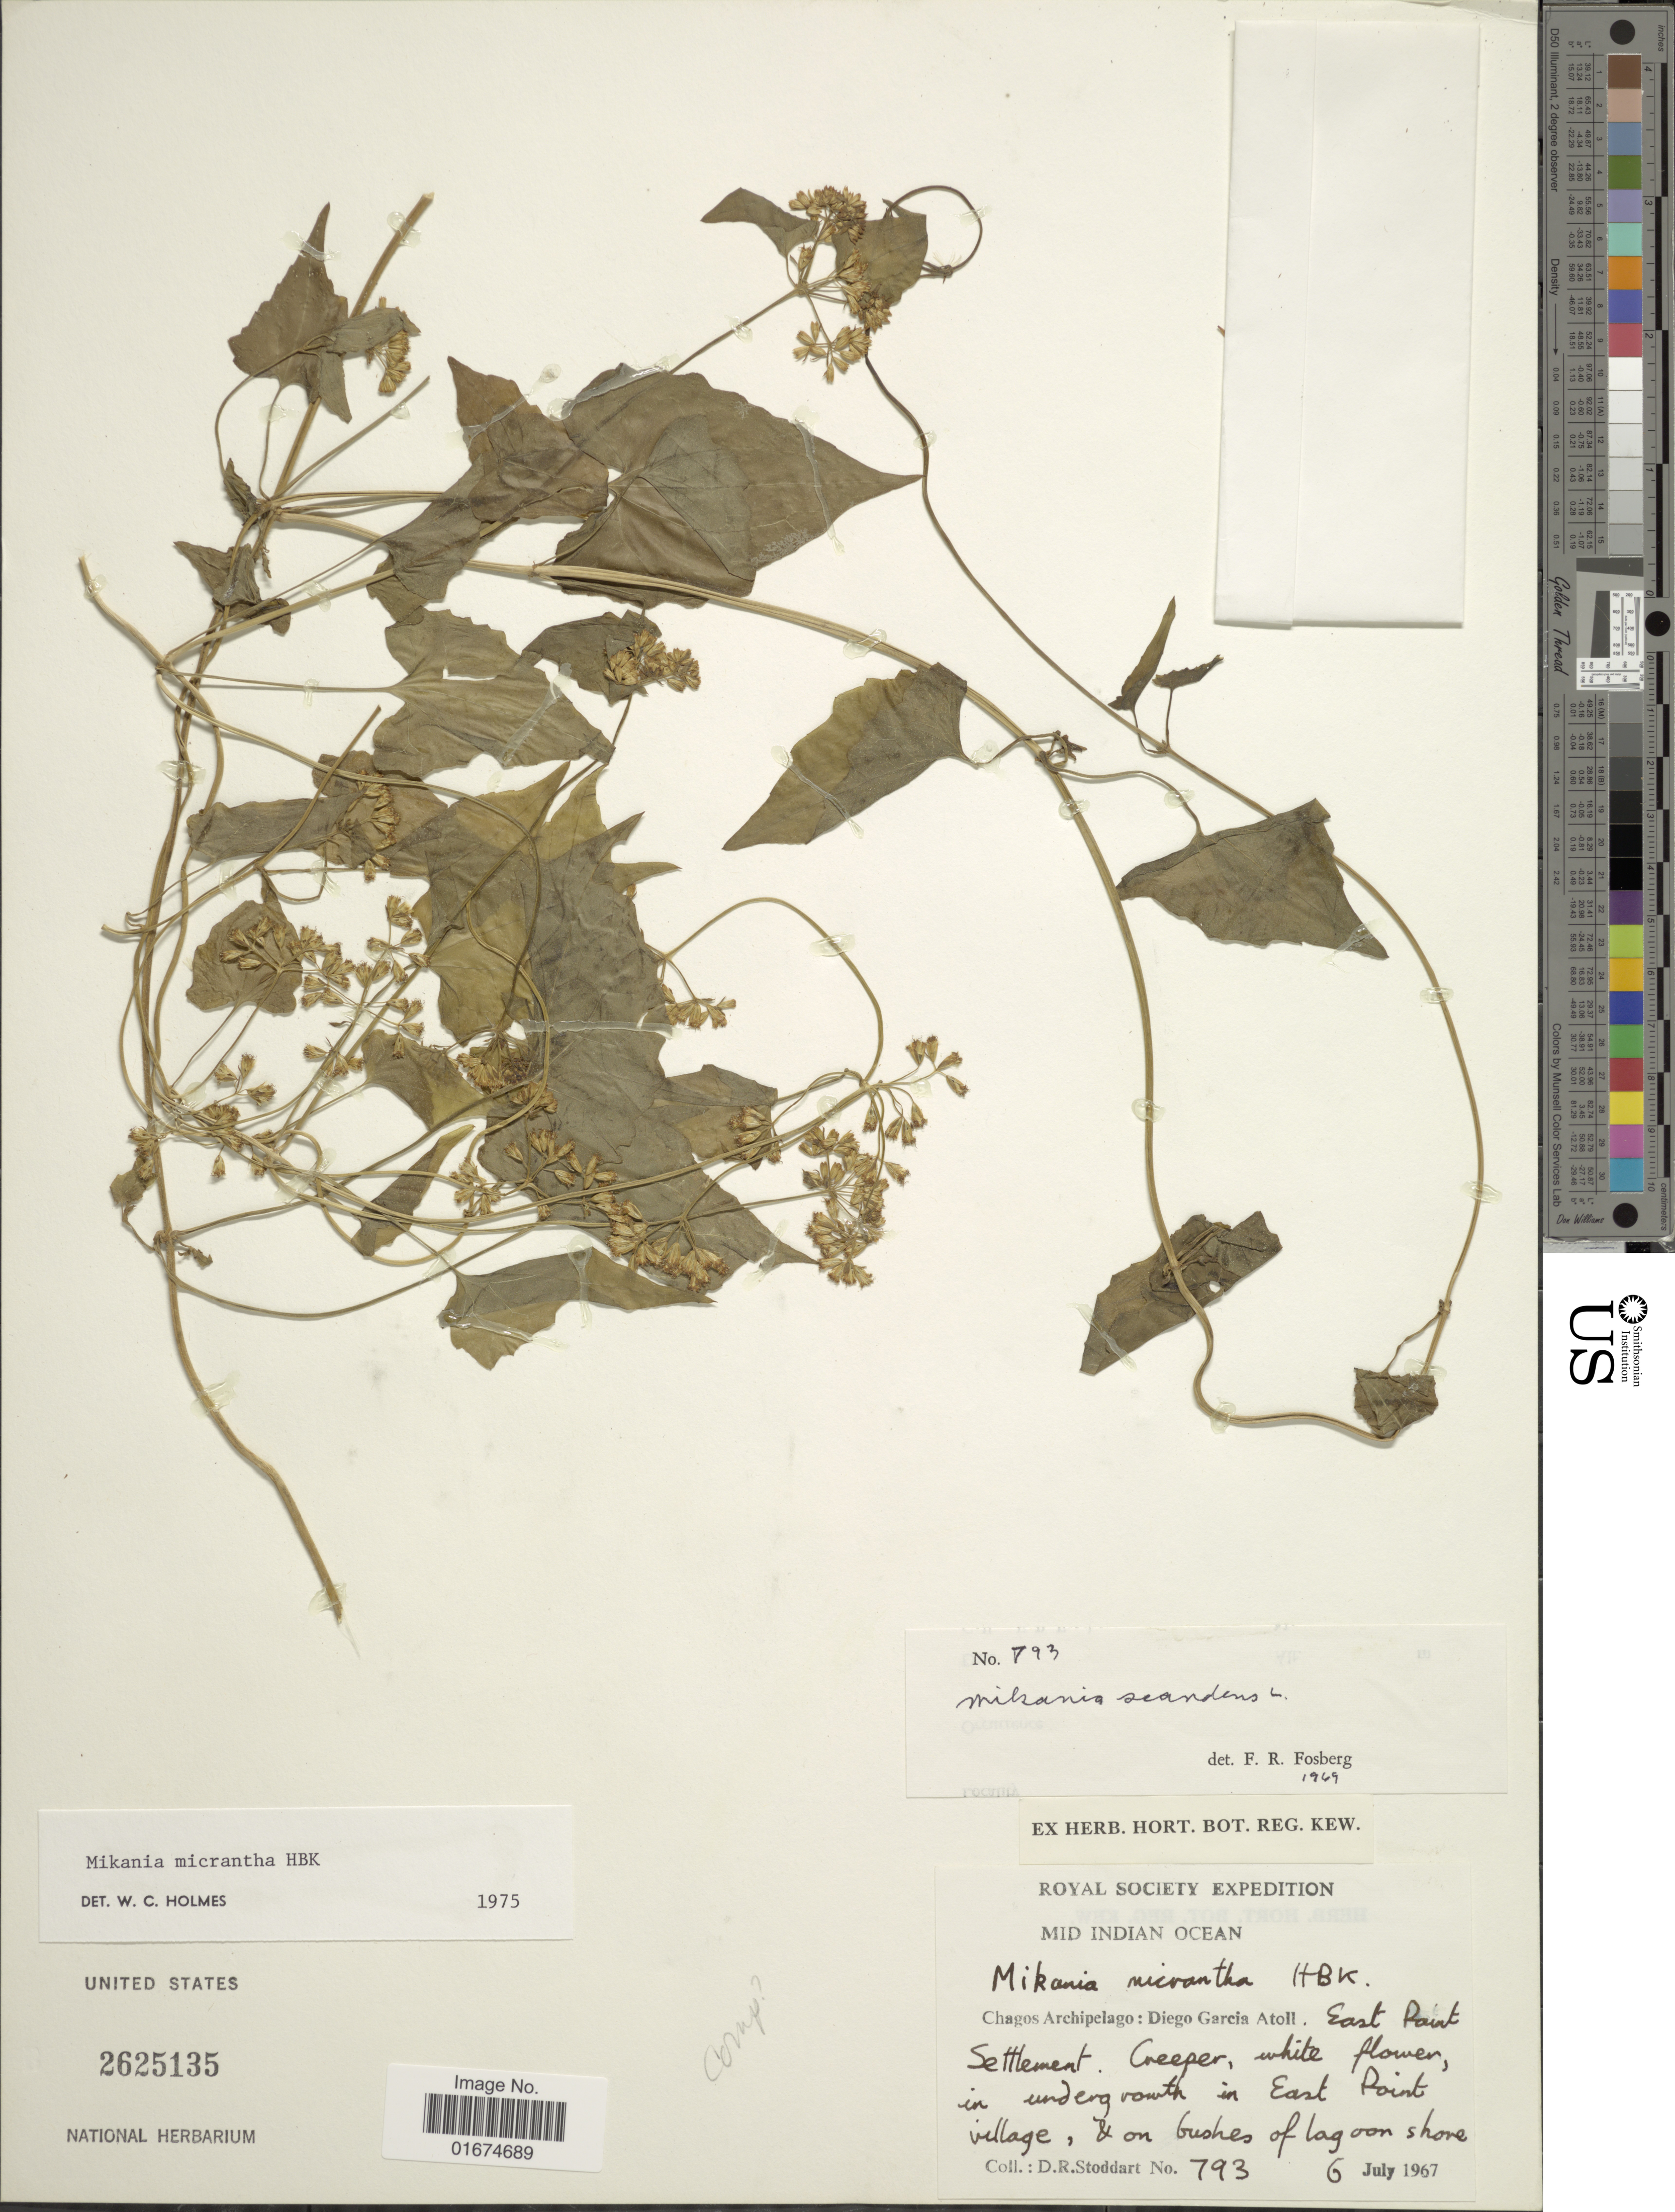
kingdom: Plantae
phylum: Tracheophyta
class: Magnoliopsida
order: Asterales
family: Asteraceae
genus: Mikania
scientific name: Mikania micrantha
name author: Kunth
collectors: D. R. Stoddart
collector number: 793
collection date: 1967-07-06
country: British Indian Ocean Territory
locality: Mid Indian Ocean, Chagos Archipelago: Diego Garcia Atoll. East Point Settlement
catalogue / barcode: US 2625135